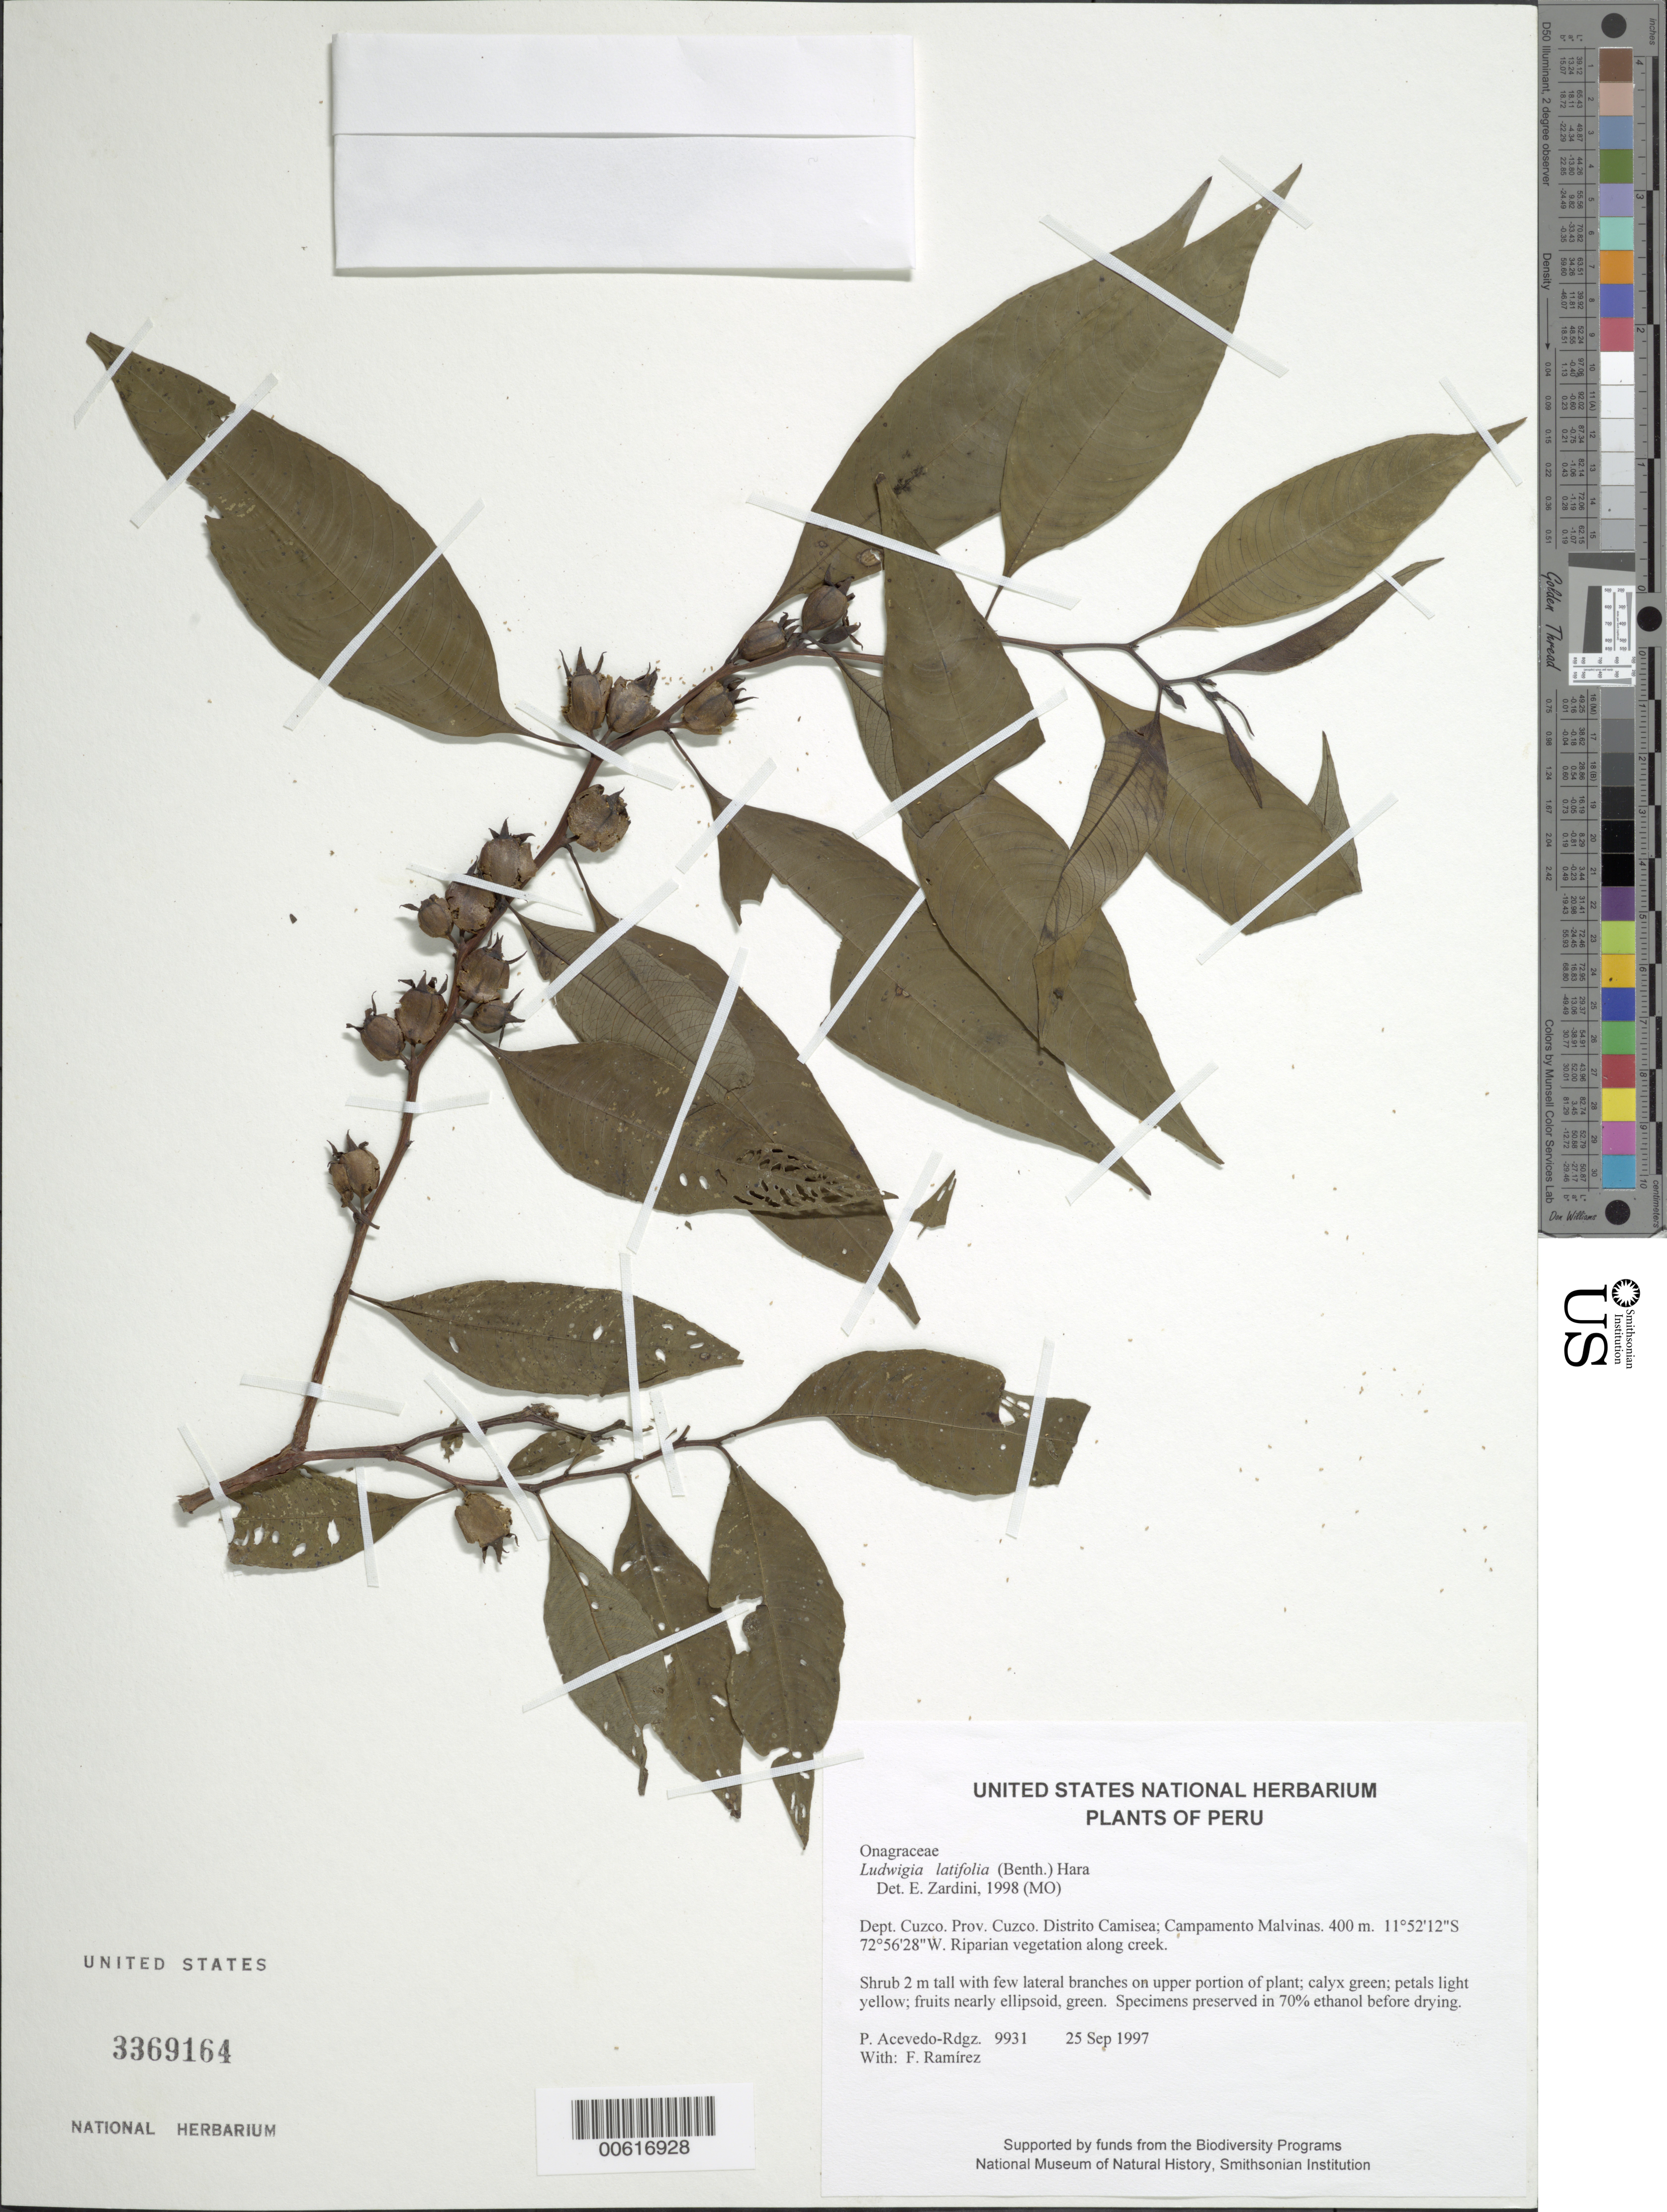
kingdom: Plantae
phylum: Tracheophyta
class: Magnoliopsida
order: Myrtales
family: Onagraceae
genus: Ludwigia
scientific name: Ludwigia leptocarpa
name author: (Nutt.) H. Hara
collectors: P. Acevedo-Rodr. & F. Ramirez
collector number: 9931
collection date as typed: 25 Sep 1997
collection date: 1997-09-25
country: Peru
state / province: Cusco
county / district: Cusco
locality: Distrito Camisea; Campamento Malvinas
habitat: Riparian vegetation along creek.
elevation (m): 400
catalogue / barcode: US 3369164